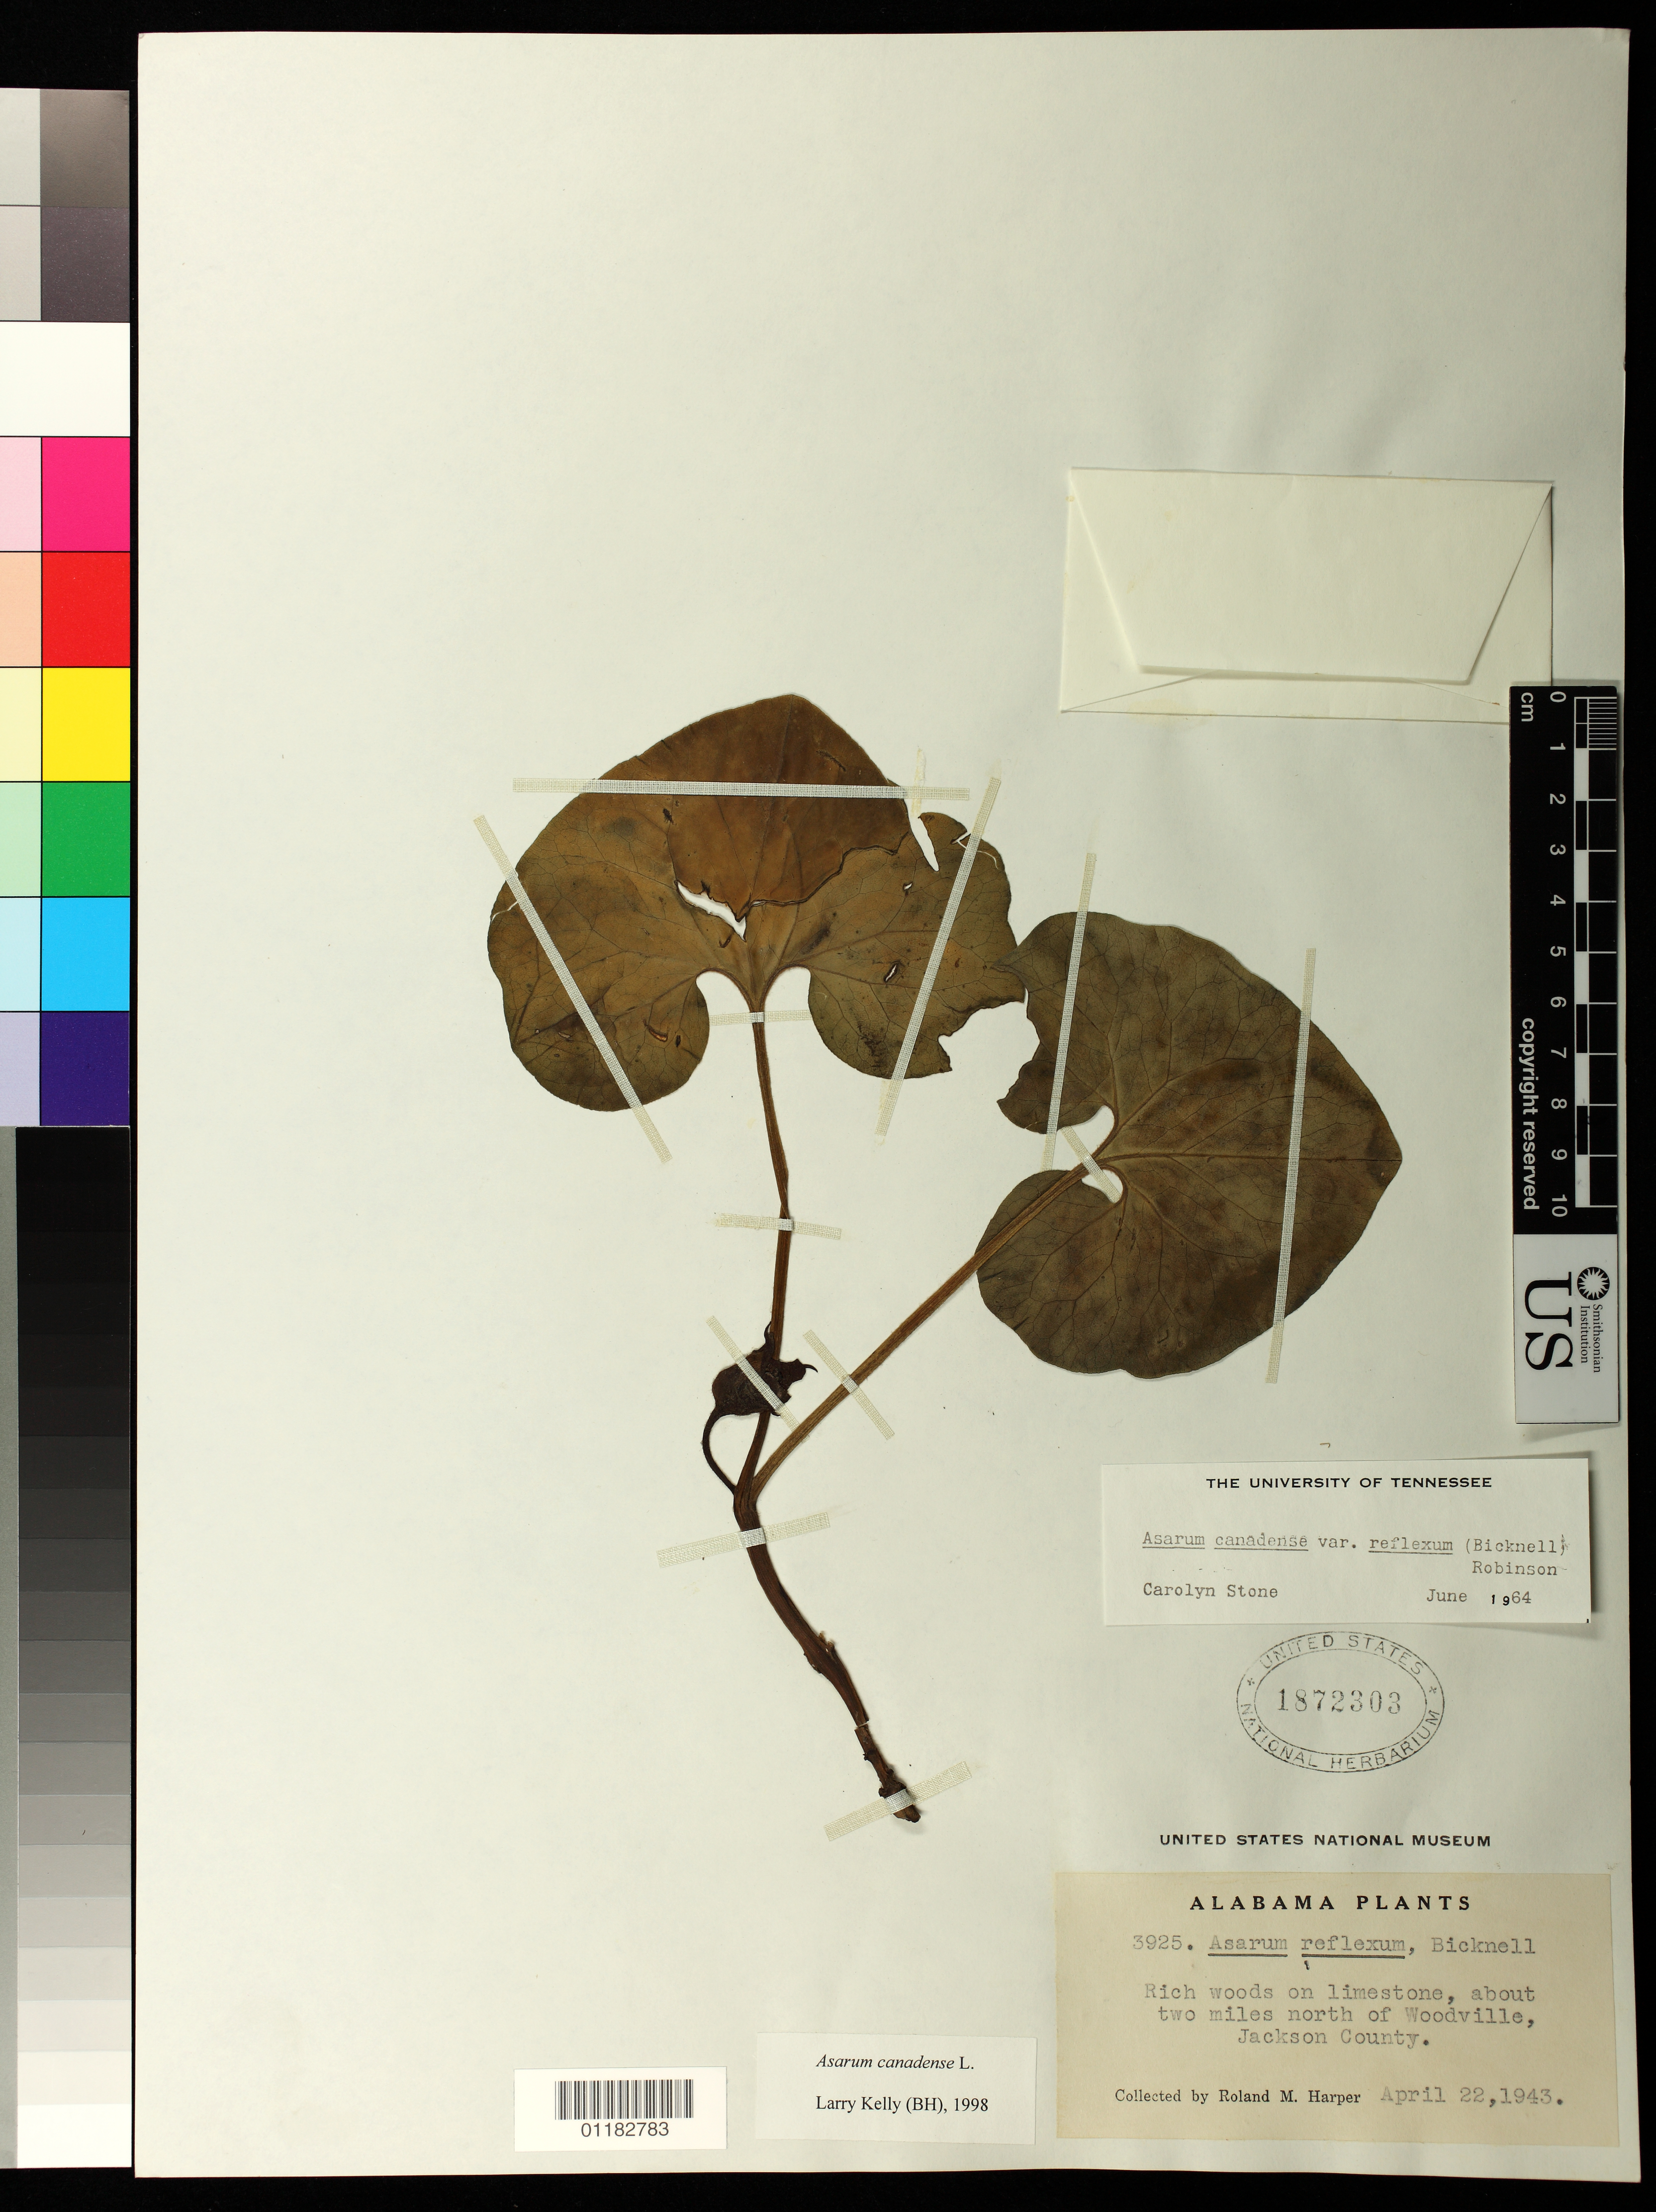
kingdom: Plantae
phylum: Tracheophyta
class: Magnoliopsida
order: Piperales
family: Aristolochiaceae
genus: Asarum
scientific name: Asarum canadense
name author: L.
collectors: R. M. Harper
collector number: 3925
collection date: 1943-04-22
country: United States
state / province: Alabama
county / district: Jackson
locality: About 2 miles north of Woodville, Jackson County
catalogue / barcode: US 1872303